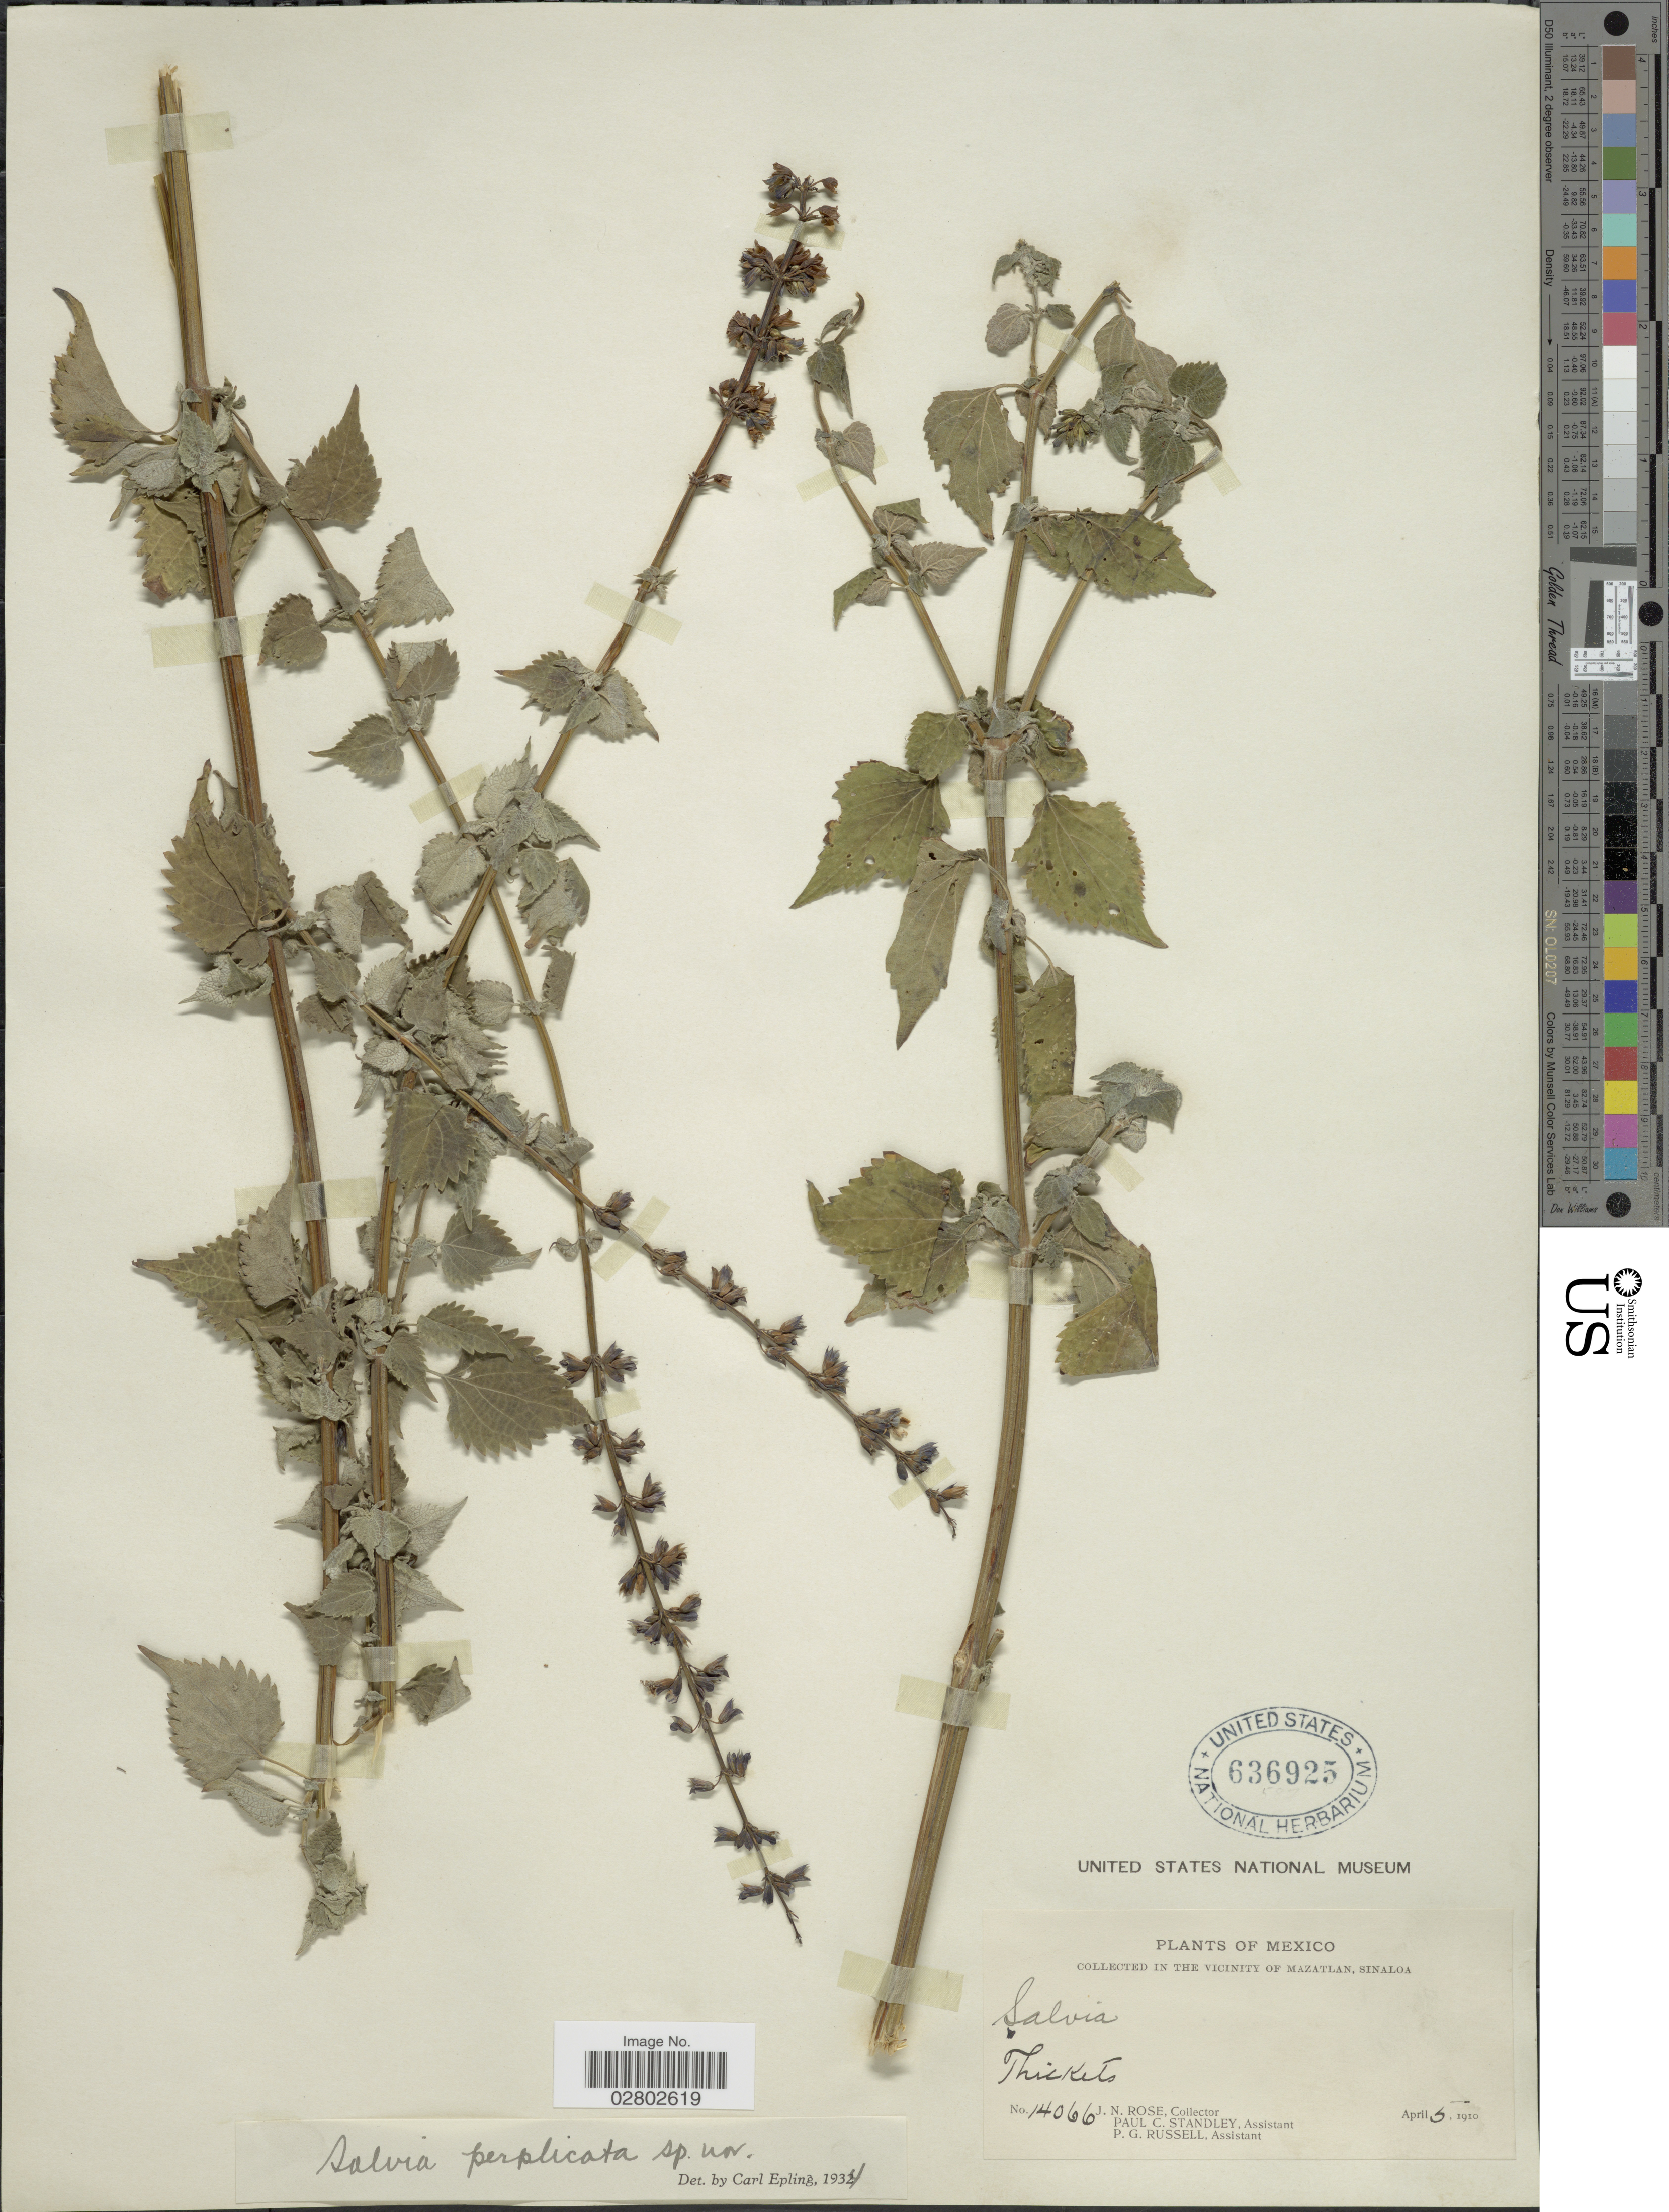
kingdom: Plantae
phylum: Tracheophyta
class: Magnoliopsida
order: Lamiales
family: Lamiaceae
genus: Salvia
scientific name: Salvia perplicata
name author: Epling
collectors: J. N. Rose, P. C. Standley & P. G. Russell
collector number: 14066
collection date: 1910-04-05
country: Mexico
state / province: Sinaloa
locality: Vicinnity of Mazatlan.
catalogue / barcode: US 636925